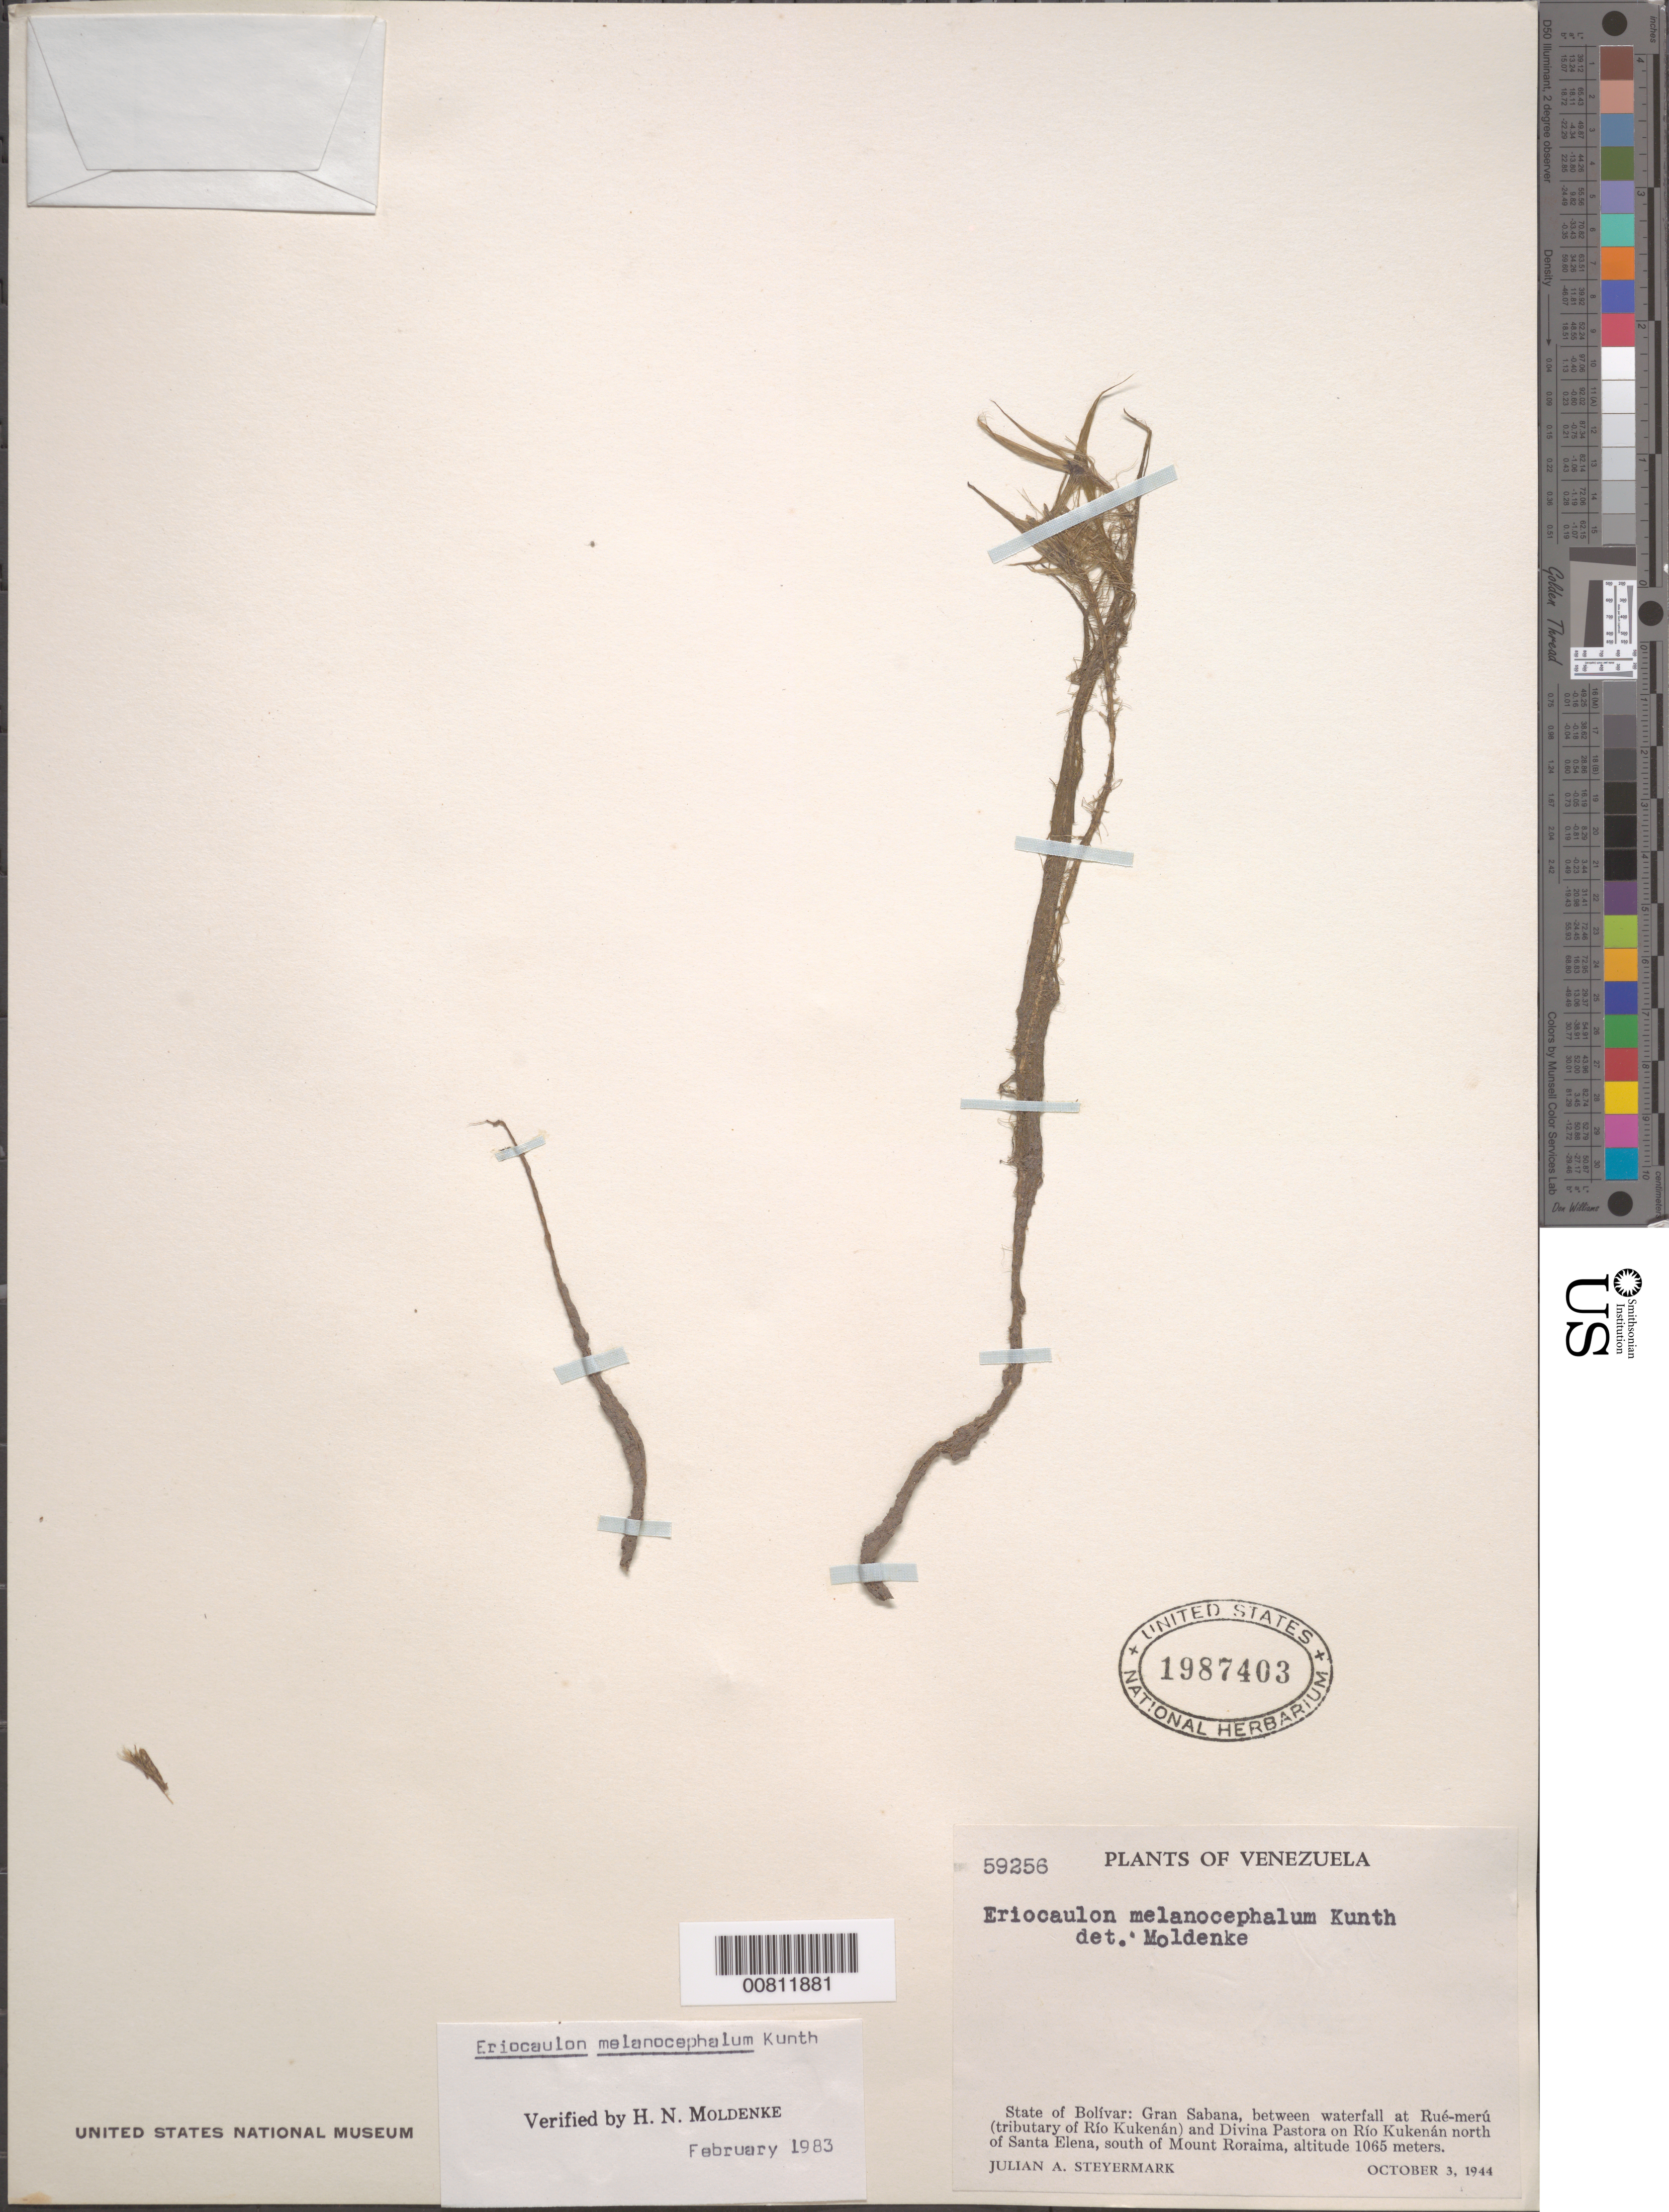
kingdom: Plantae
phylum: Tracheophyta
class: Liliopsida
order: Poales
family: Eriocaulaceae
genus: Eriocaulon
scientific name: Eriocaulon melanocephalum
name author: Kunth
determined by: Moldenke, H. N.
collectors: J. Steyermark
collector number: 59256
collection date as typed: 3-Oct-44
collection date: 1944-10-03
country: Venezuela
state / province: Bolívar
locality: Gran Sabana, between waterfall at Rué-merú (trib of Río Kukenán) and Divina Pastora on Río Kukenán, north of Santa Elena, south of Mount Roraima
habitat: Between waterfall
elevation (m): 1065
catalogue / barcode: US 1987403